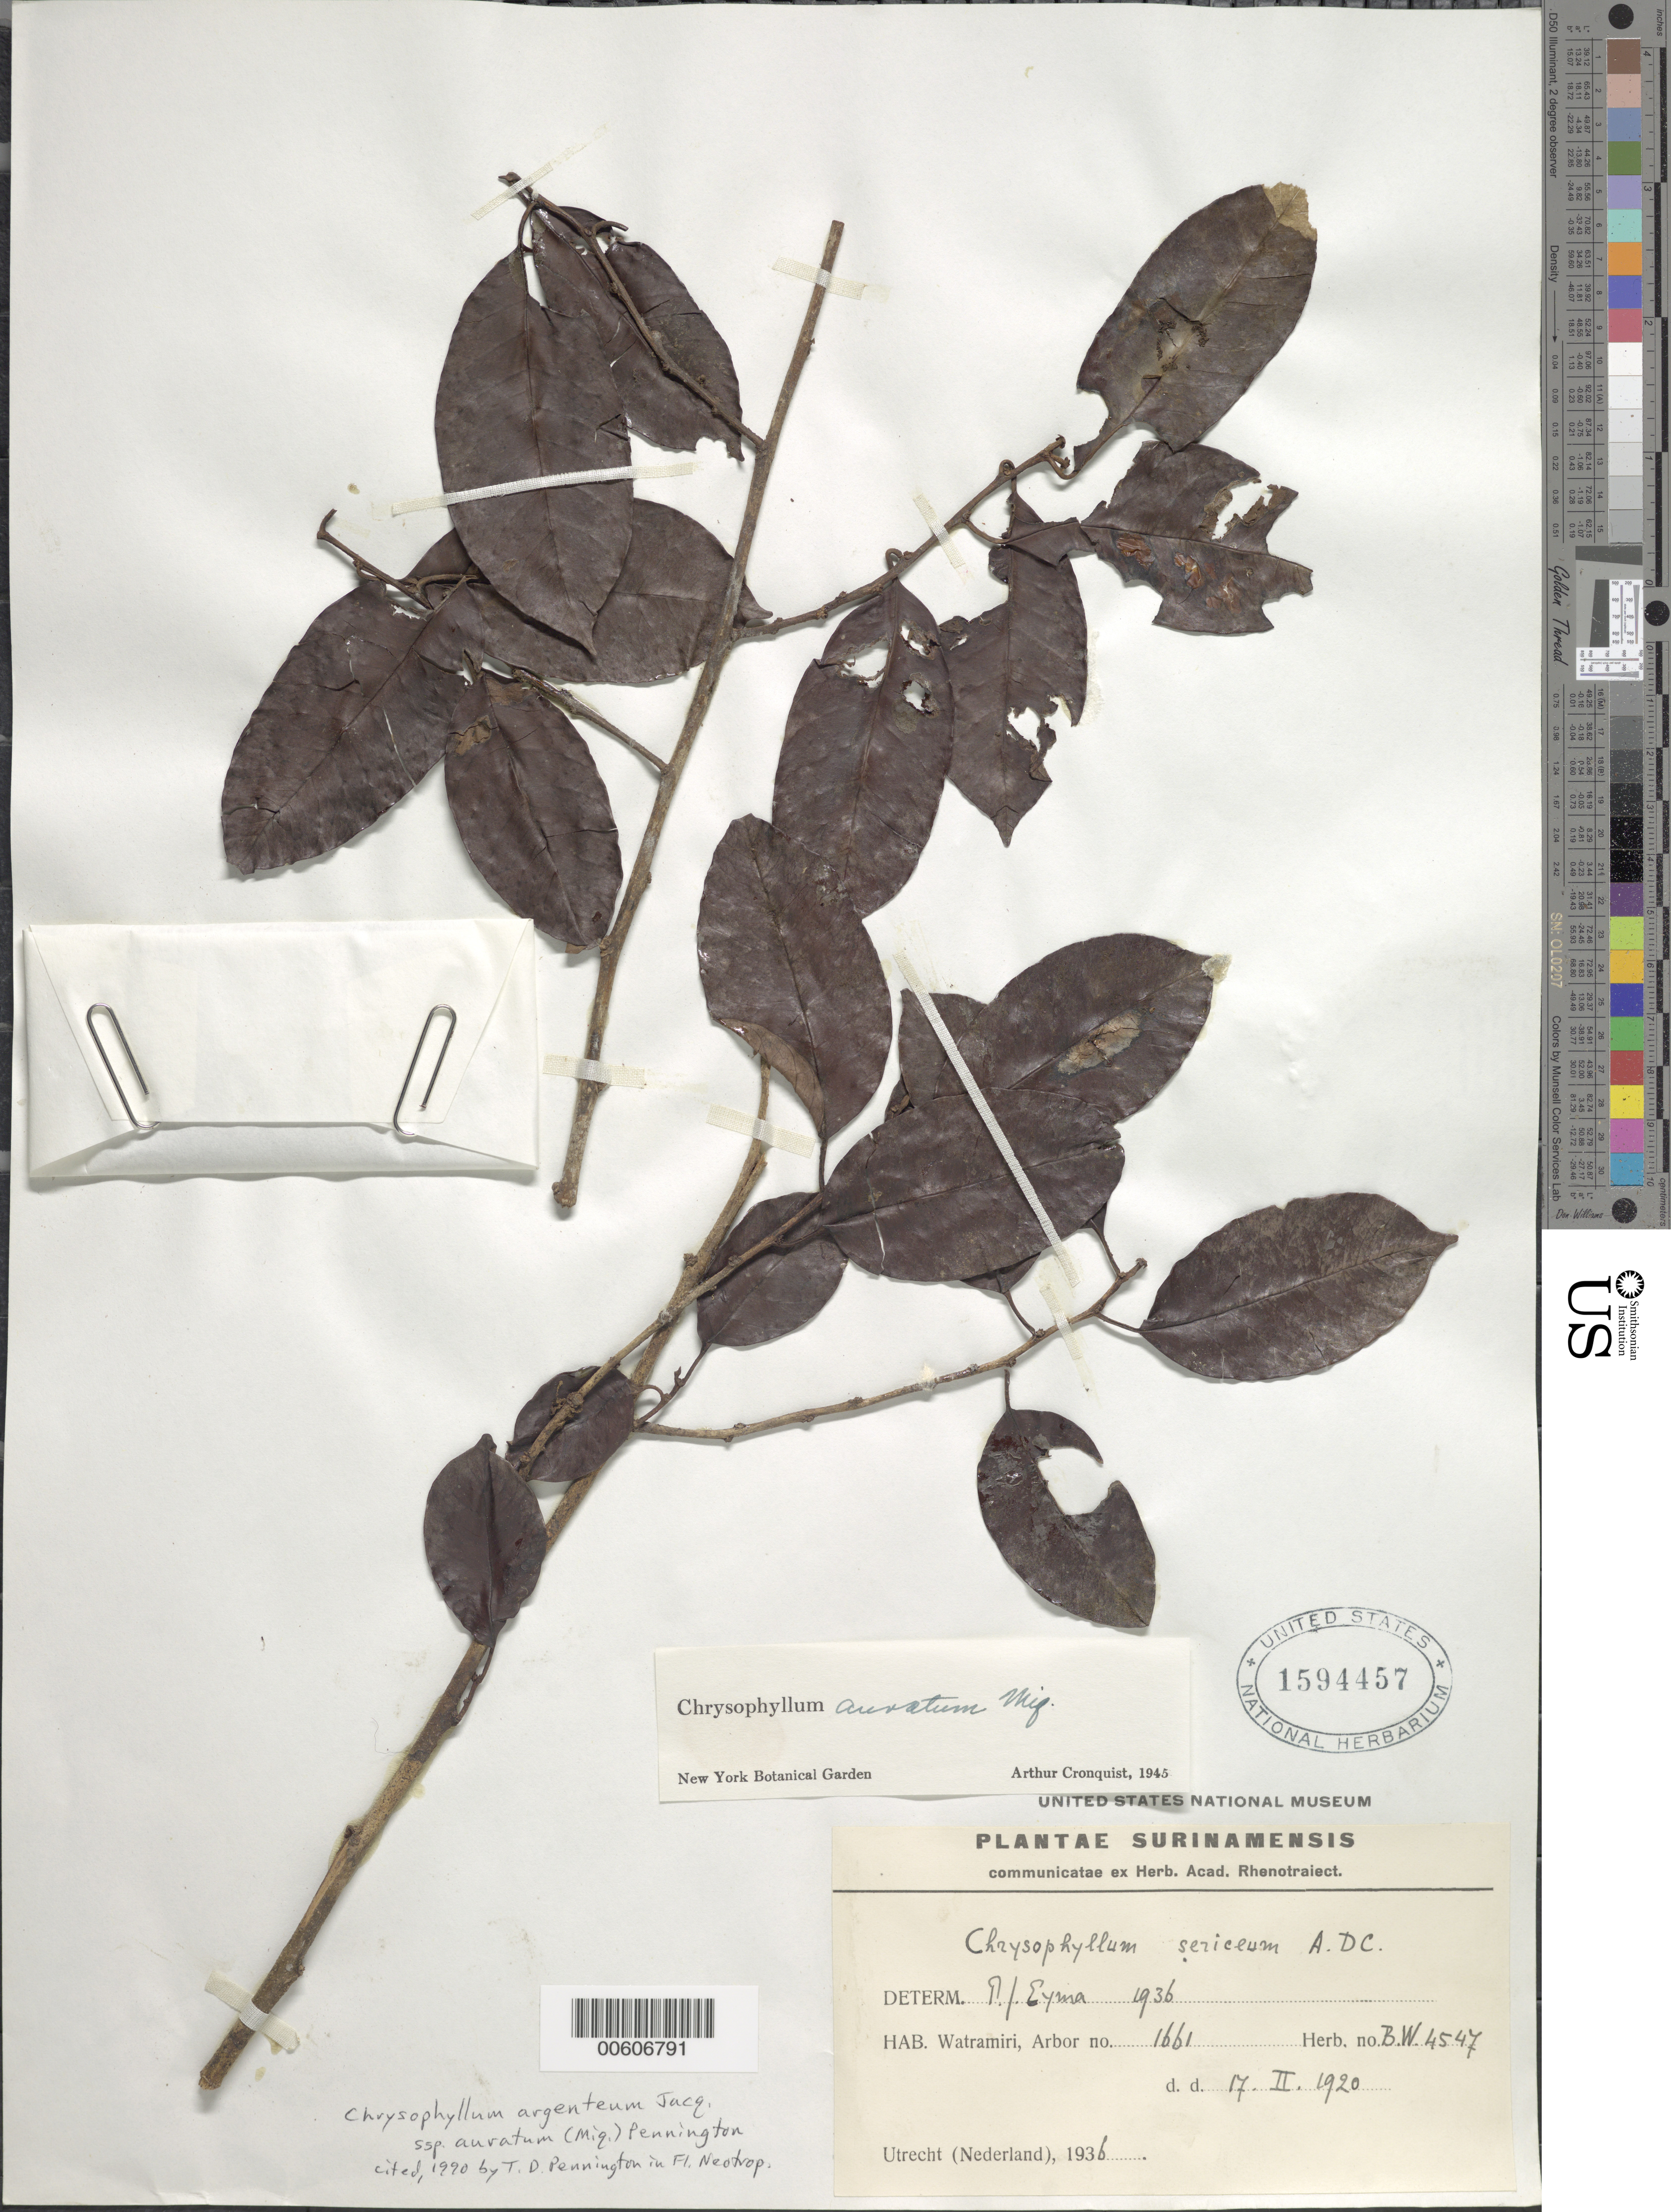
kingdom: Plantae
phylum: Tracheophyta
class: Magnoliopsida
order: Ericales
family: Sapotaceae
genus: Chrysophyllum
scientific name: Chrysophyllum argenteum subsp. auratum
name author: (Miq.) T.D. Penn.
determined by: Pennington, T. D., (K)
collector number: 4547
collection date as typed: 17-Jan-20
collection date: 1920-01-17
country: Suriname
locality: Watramiri, Forest Reserve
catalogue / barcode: US 1594457